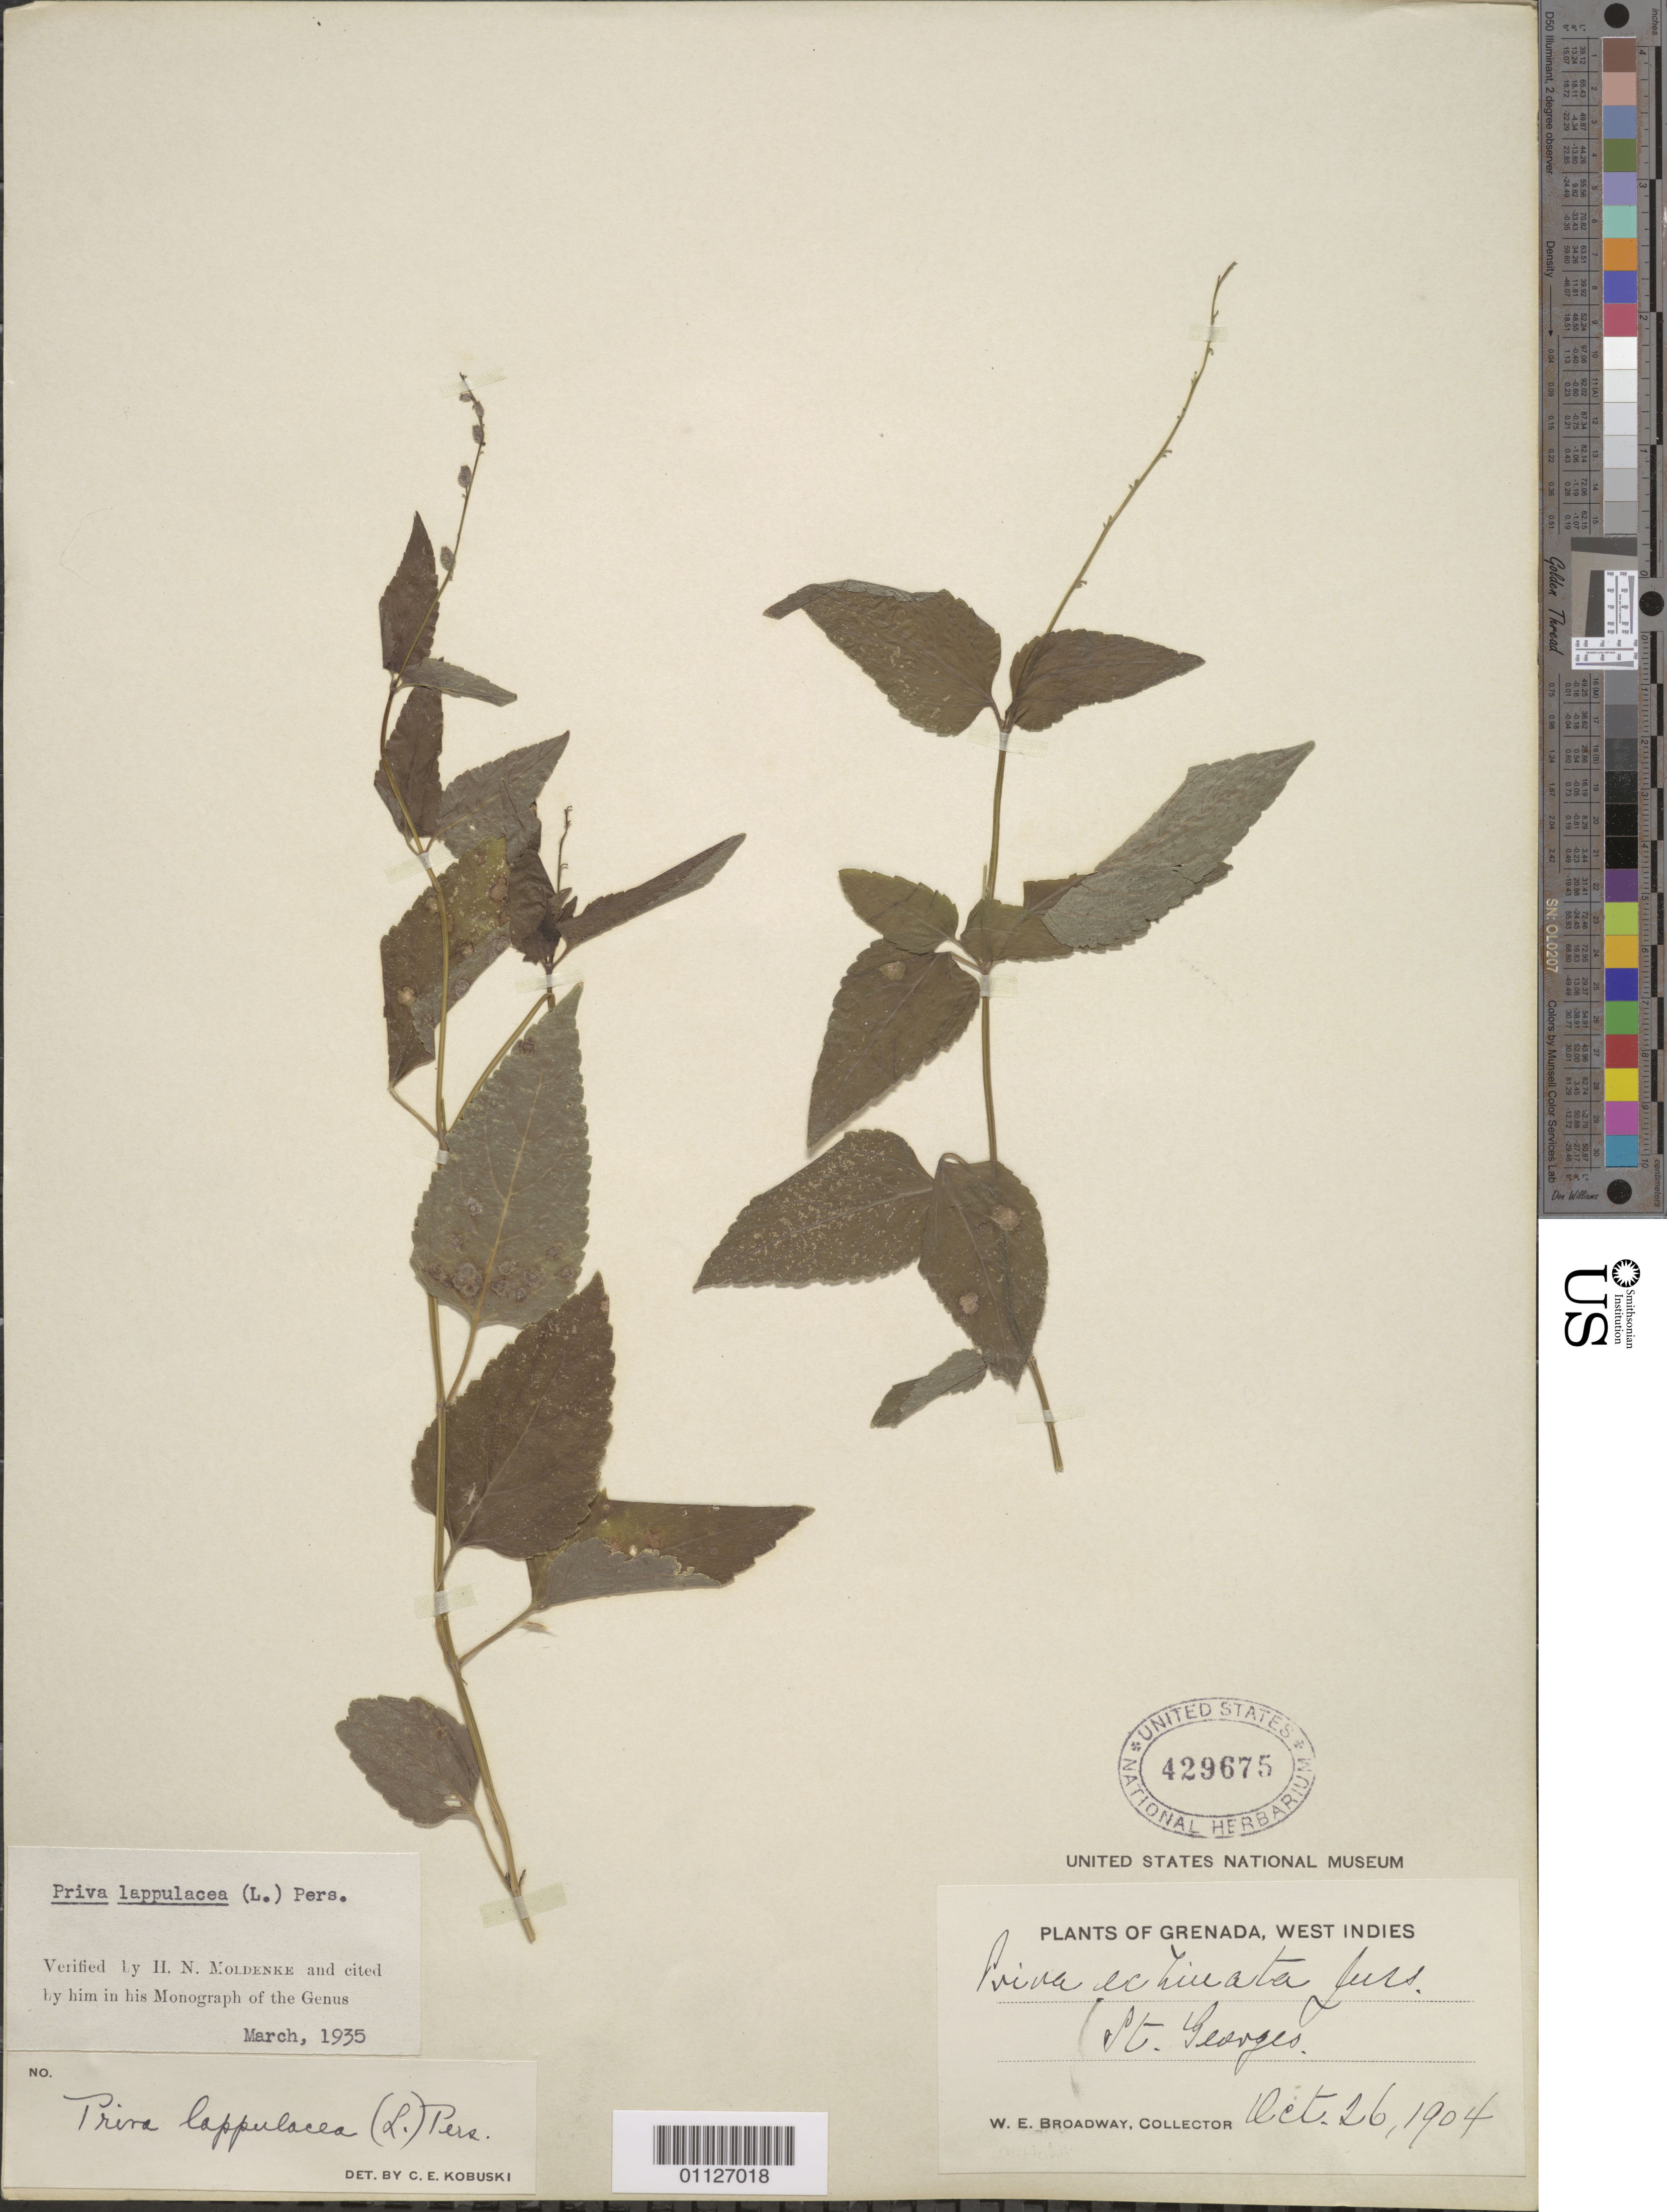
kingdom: Plantae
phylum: Tracheophyta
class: Magnoliopsida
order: Lamiales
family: Verbenaceae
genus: Priva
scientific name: Priva lappulacea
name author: (L.) Pers.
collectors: W. E. Broadway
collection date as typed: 26 Oct 1904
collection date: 1904-10-26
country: Grenada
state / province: Saint George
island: Grenada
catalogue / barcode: US 429675